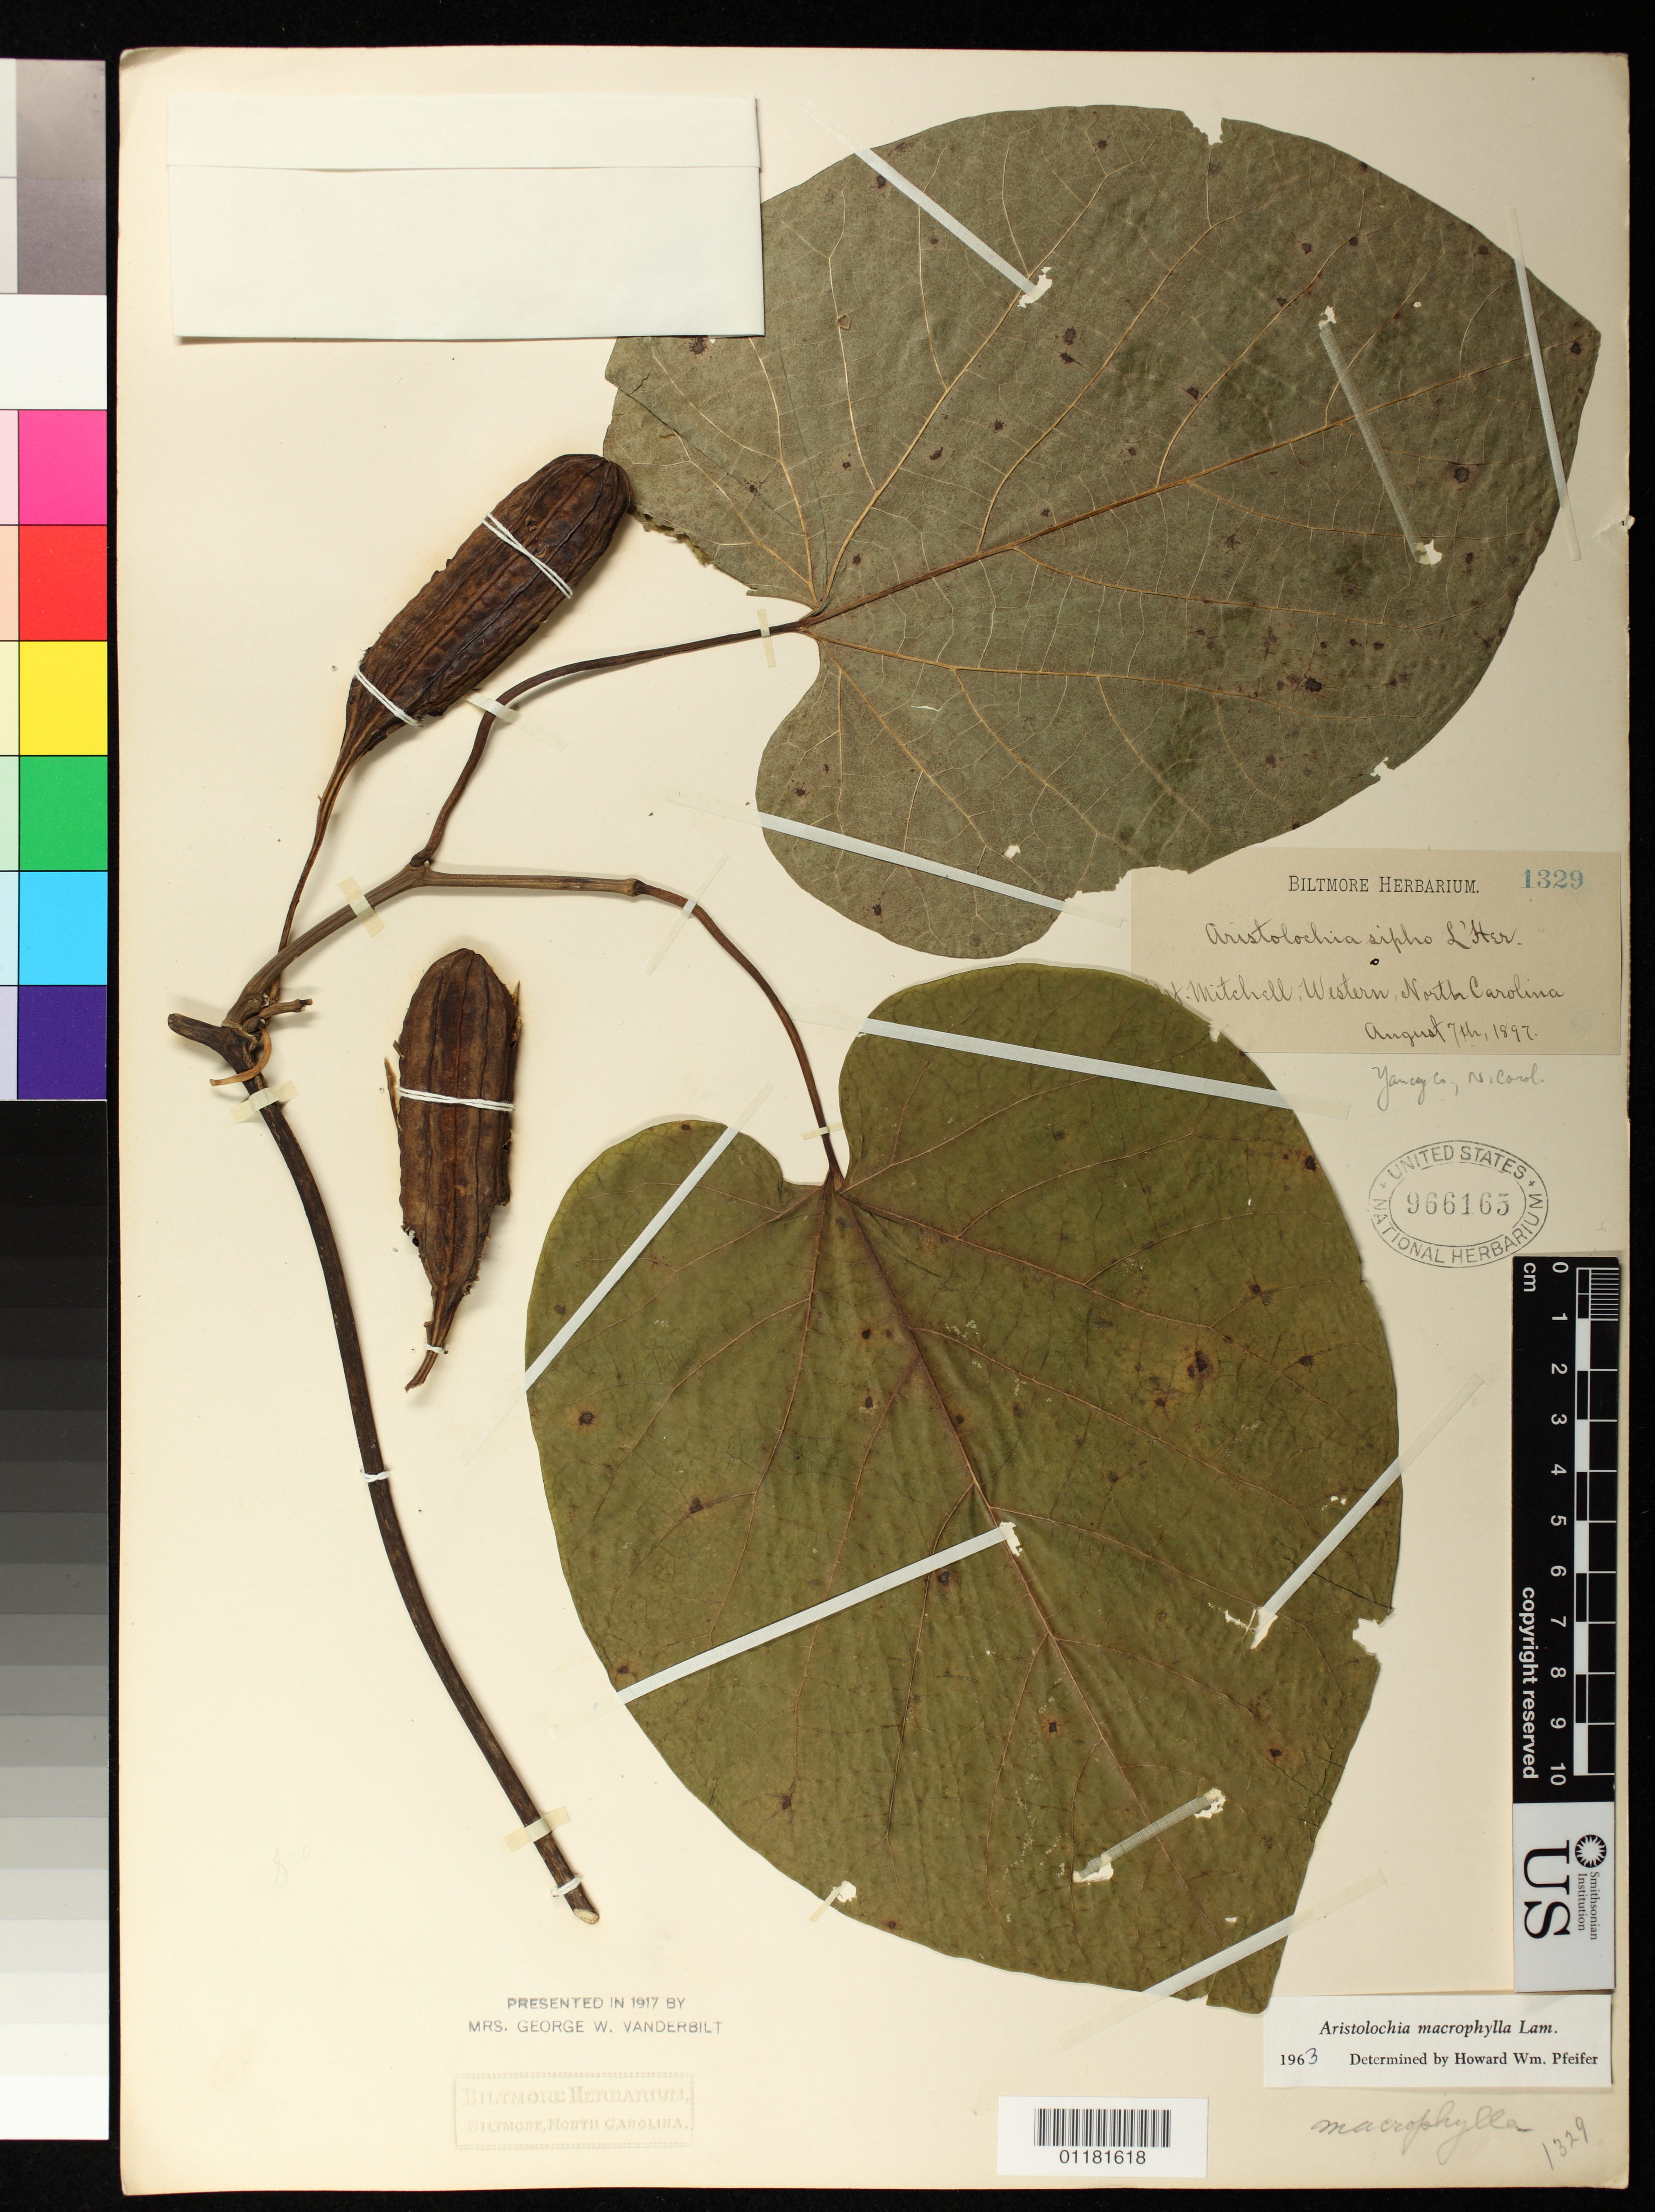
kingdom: Plantae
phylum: Tracheophyta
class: Magnoliopsida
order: Piperales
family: Aristolochiaceae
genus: Aristolochia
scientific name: Aristolochia macrophylla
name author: Lam.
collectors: ex herb. Biltmore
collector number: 1329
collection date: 1897-07-08 or 1897-08-07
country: United States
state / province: North Carolina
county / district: Yancey County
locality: Mt. Mitchell.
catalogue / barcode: US 966165